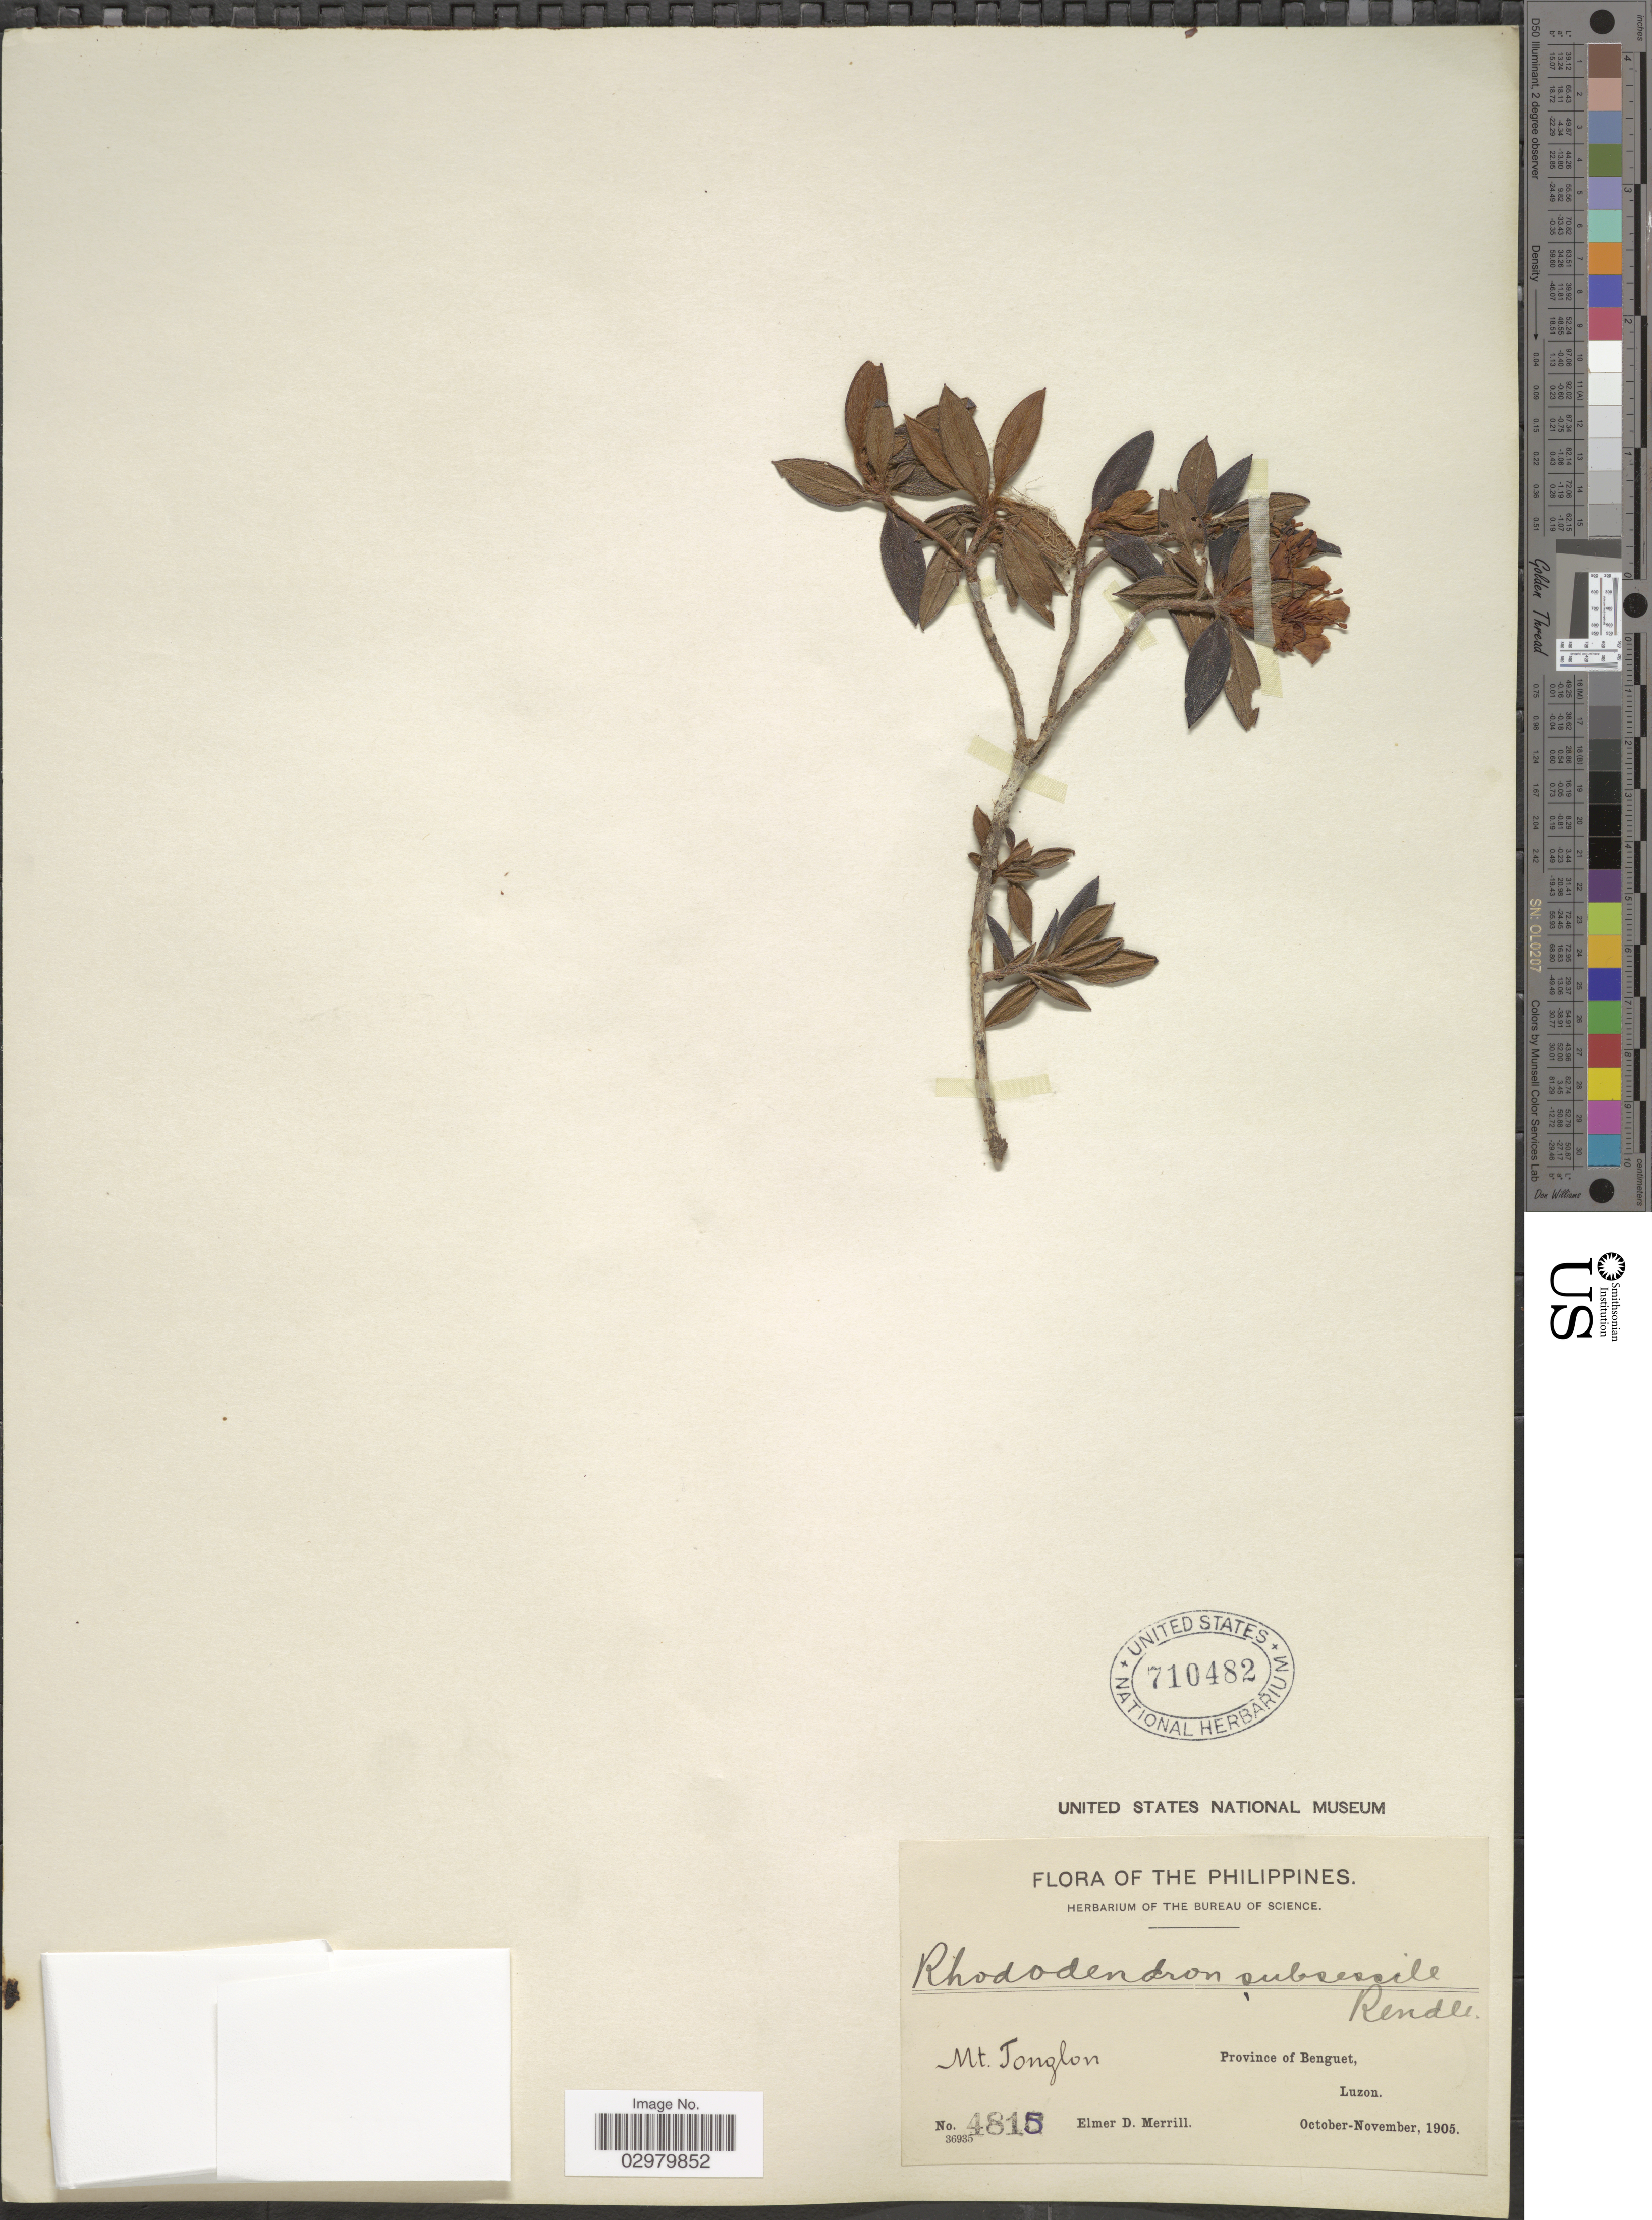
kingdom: Plantae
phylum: Tracheophyta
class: Magnoliopsida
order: Ericales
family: Ericaceae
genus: Rhododendron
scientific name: Rhododendron subsessile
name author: Rendle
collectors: E. D. Merrill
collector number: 4815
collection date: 1905-10/1905-11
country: Philippines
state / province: Cordillera (Administrative Region)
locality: Mt. Tonglon, Province of Benguet, Luzon.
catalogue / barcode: US 710482